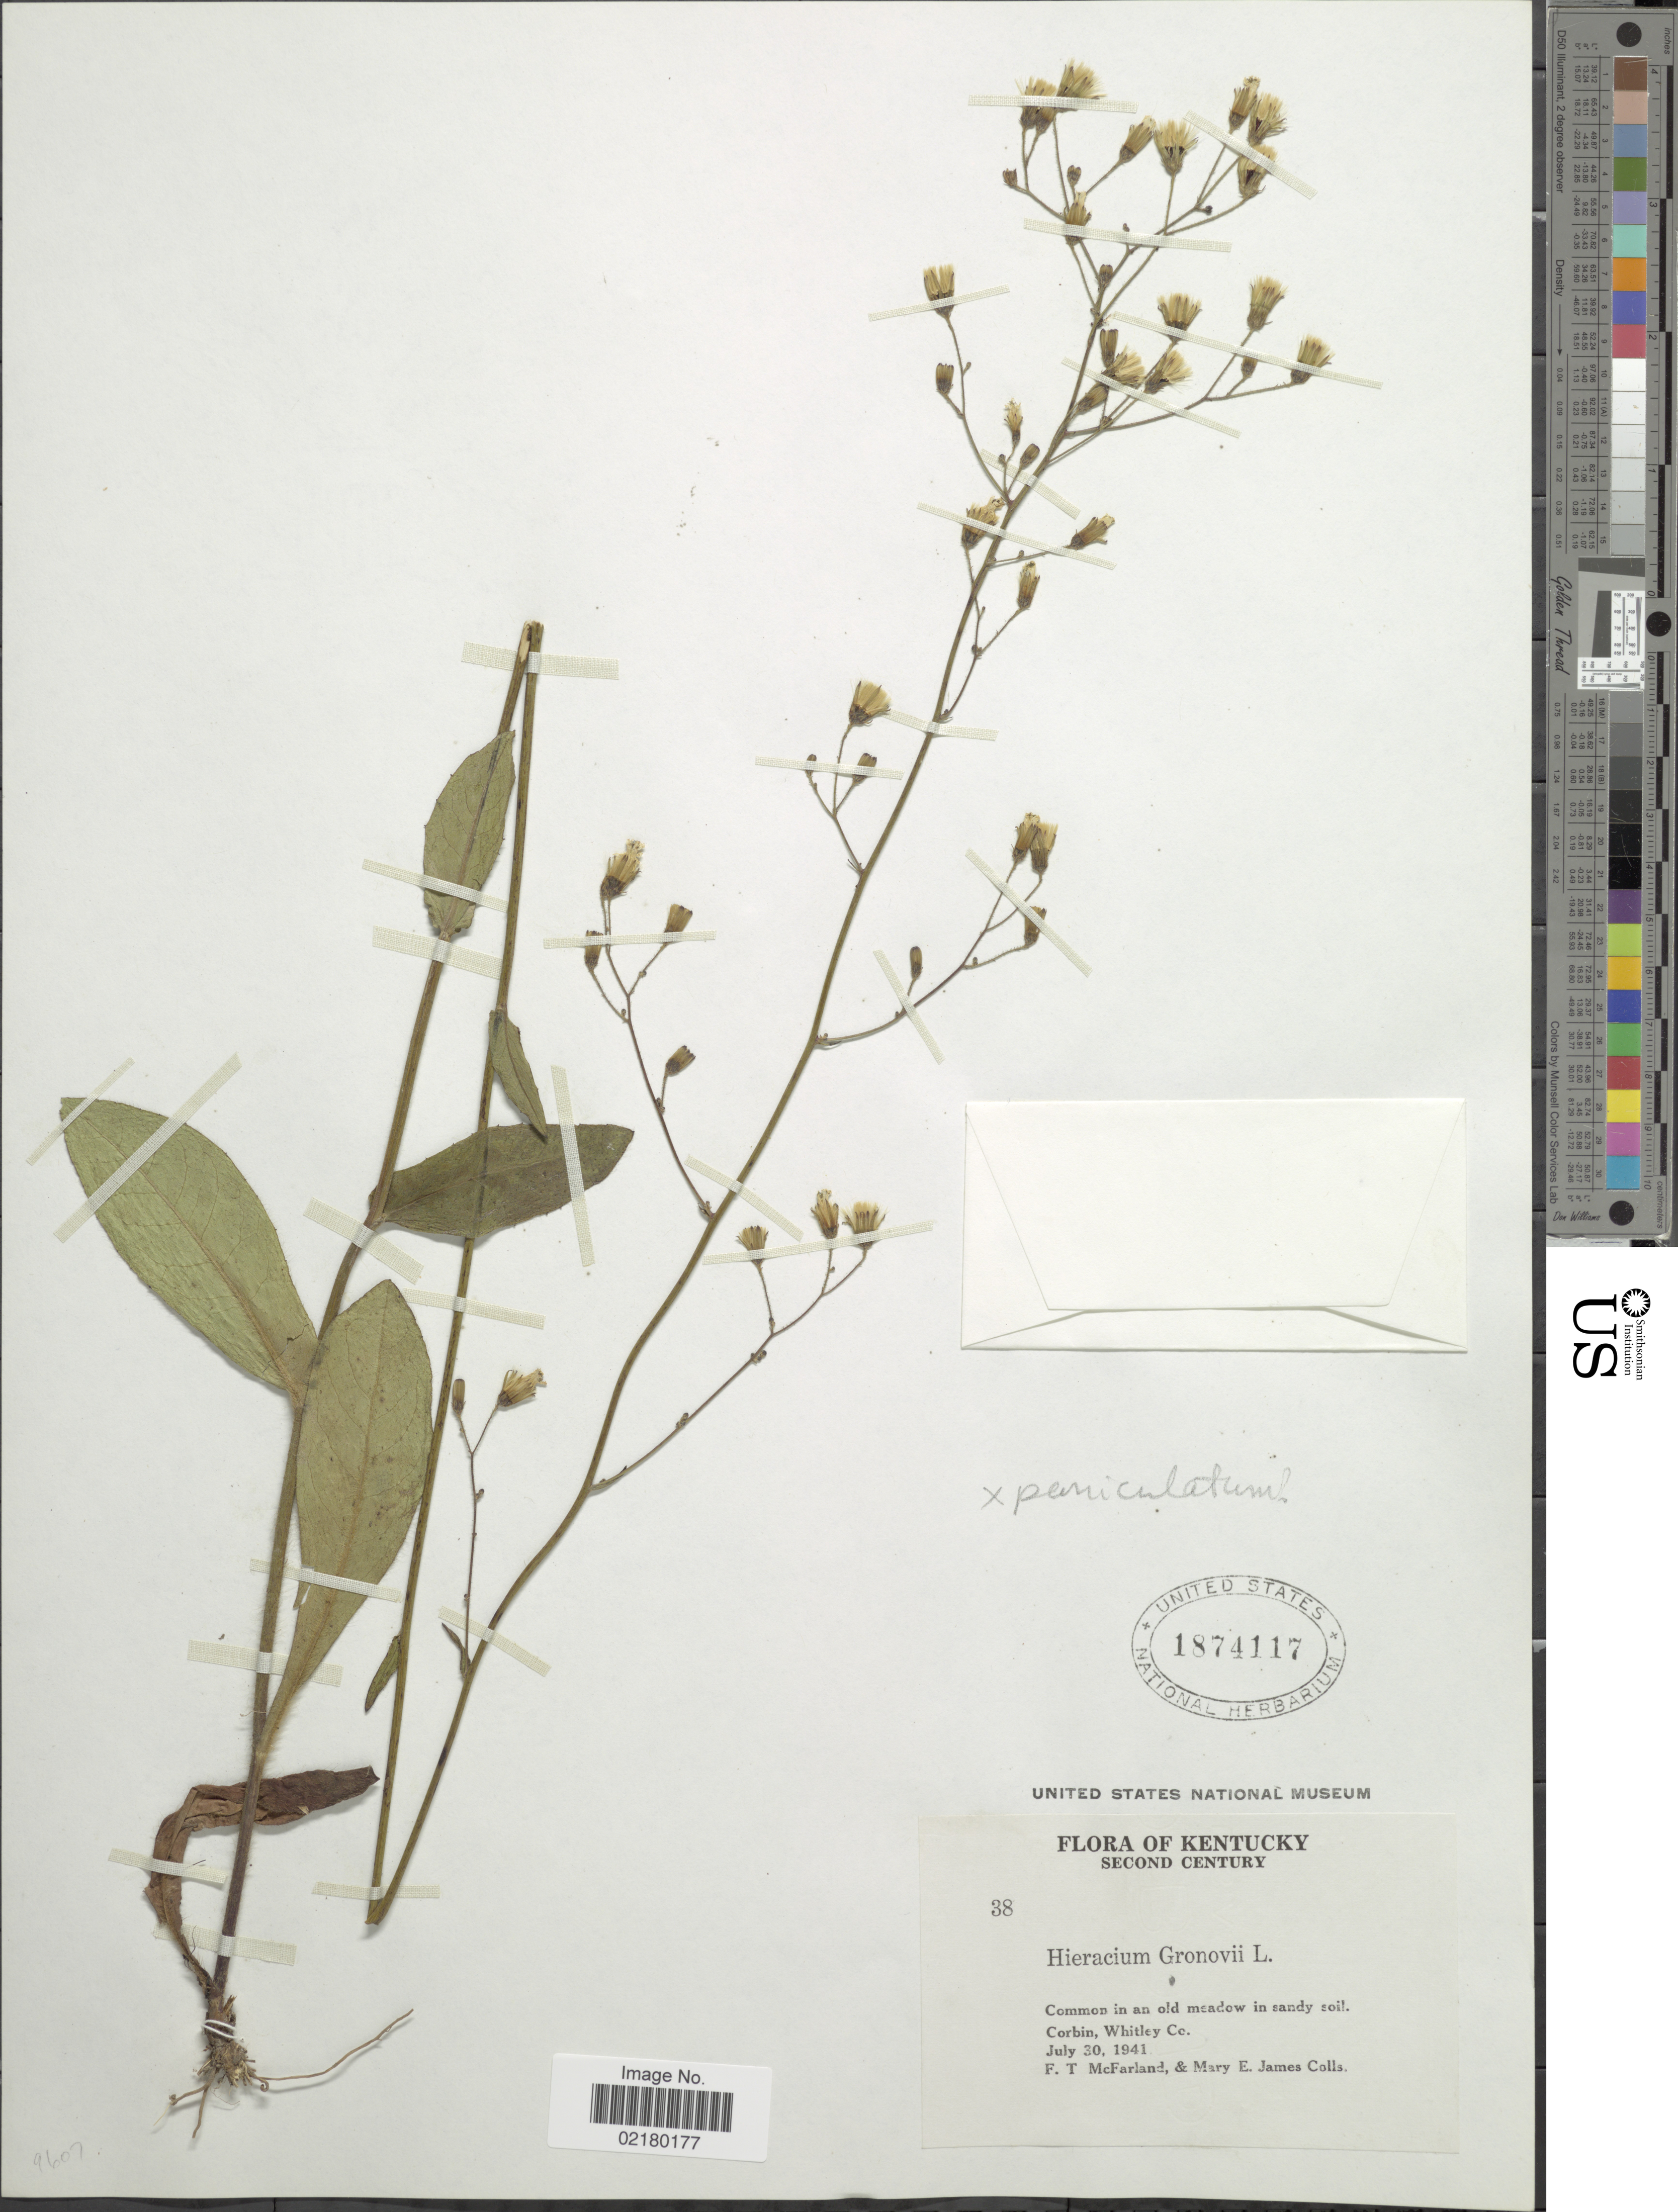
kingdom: Plantae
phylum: Tracheophyta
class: Magnoliopsida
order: Asterales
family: Asteraceae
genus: Hieracium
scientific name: Hieracium gronovii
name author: L.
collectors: F. McFarland & M. James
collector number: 38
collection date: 1941-07-30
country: United States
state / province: Kentucky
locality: Second Century, Common in an old meadow in sandy soil. Corbin, Whitley Co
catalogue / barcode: US 1874117